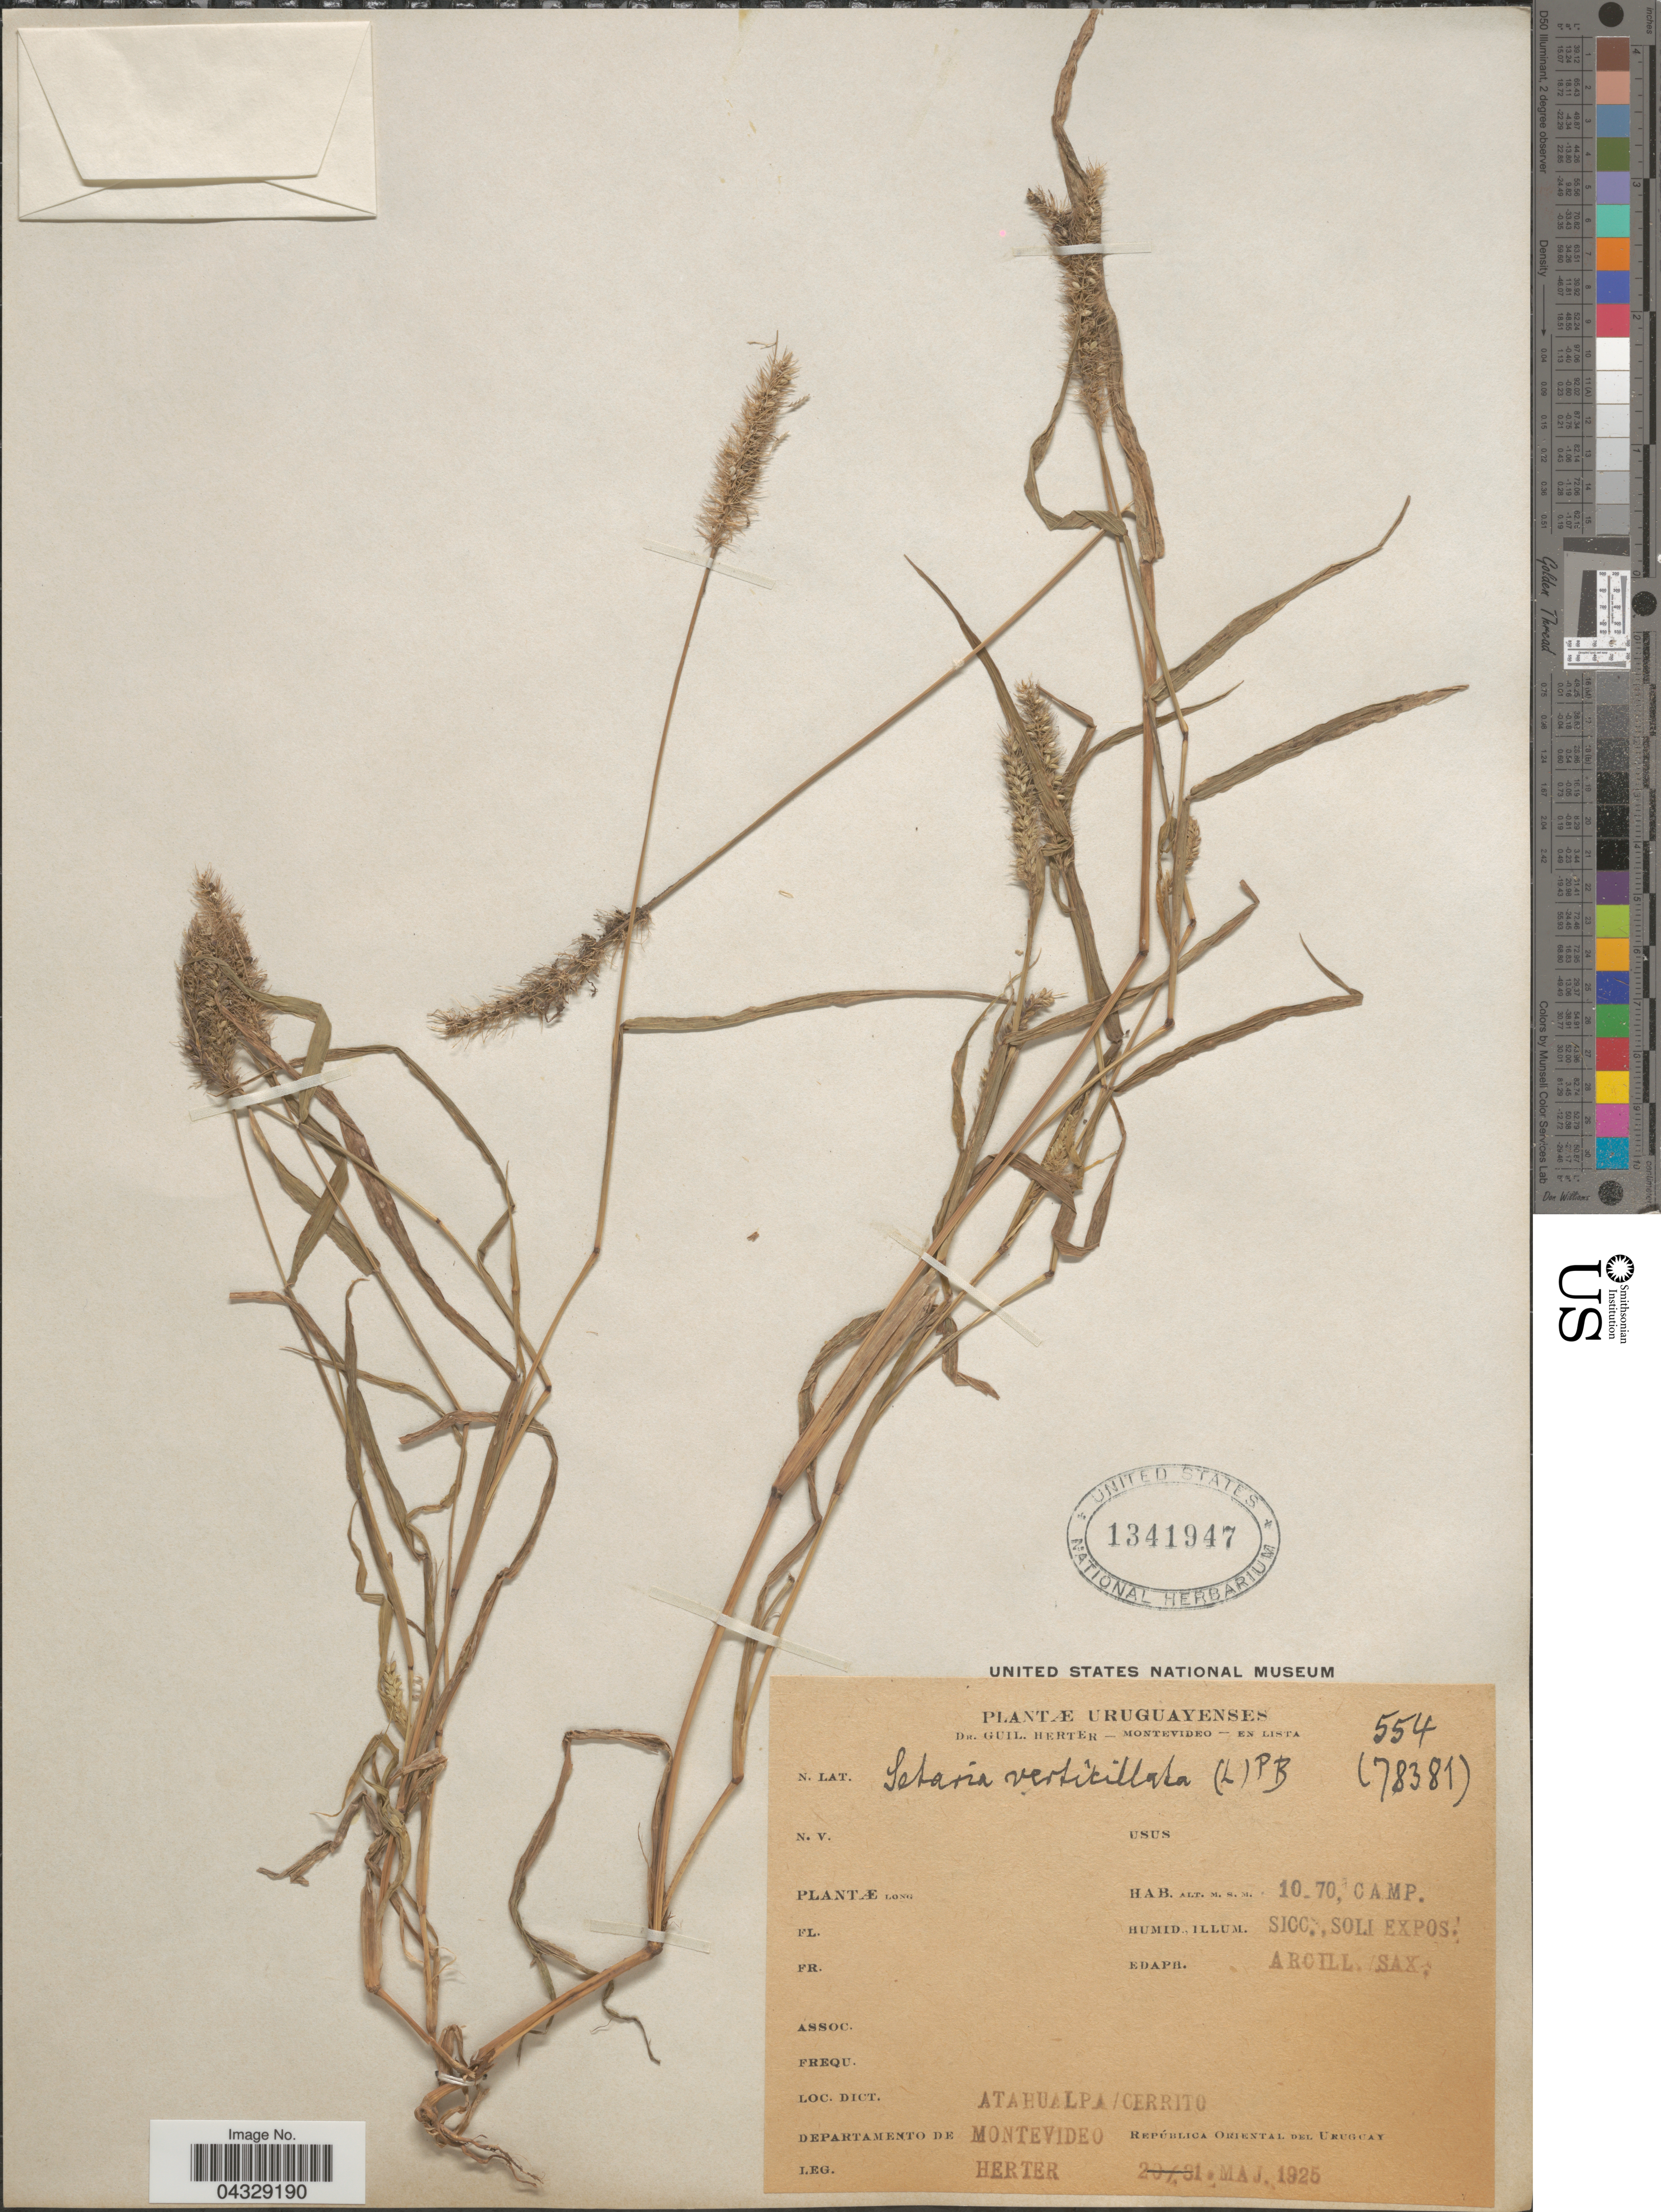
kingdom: Plantae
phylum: Tracheophyta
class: Liliopsida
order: Poales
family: Poaceae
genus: Setaria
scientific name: Setaria verticillata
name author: (L.) P. Beauv.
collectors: G. Herter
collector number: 554(78381)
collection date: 1925-05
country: Uruguay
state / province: Montevideo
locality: Loc. Dict. Atahualpa/Cerrito. Departamento de Montevideo. República Oriental del Uruguay.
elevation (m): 10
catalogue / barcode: US 1341947